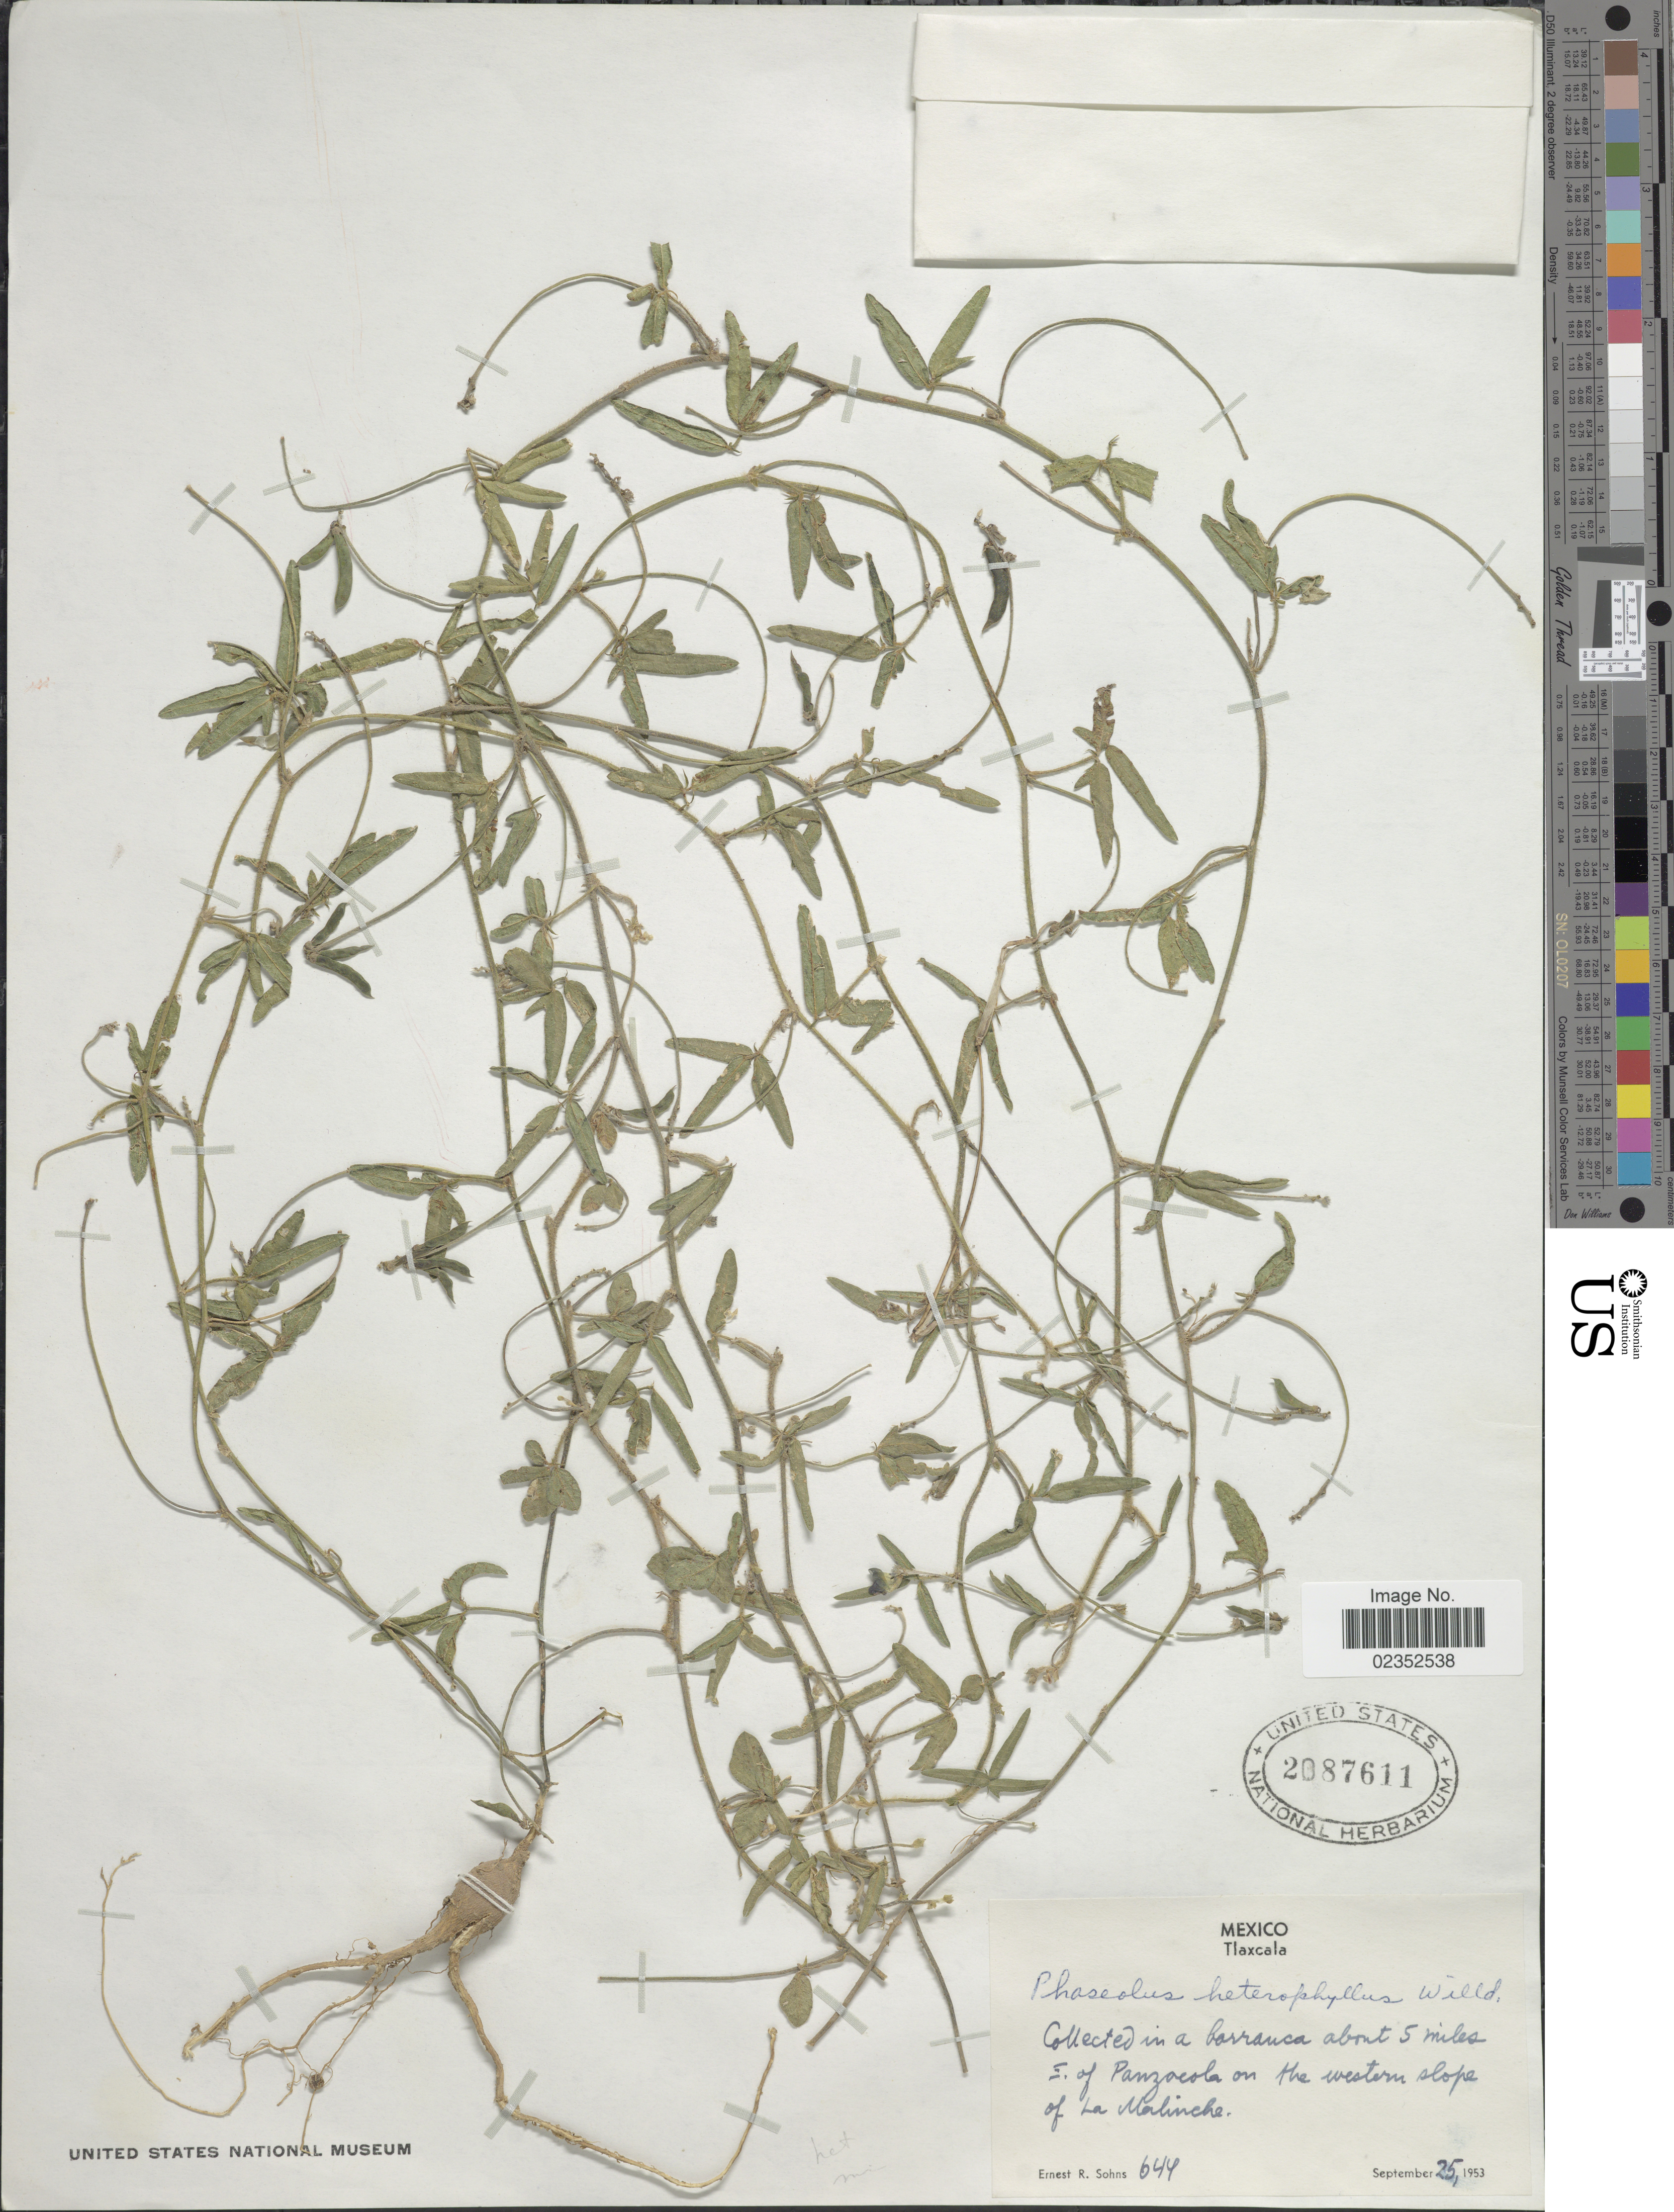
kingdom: Plantae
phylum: Tracheophyta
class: Magnoliopsida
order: Fabales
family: Fabaceae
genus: Macroptilium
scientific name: Macroptilium gibbosifolium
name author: (Ortega) A. Delgado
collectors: E. R. Sohns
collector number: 644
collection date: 1953-09-25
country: Mexico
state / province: Tlaxcala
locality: In a barranca about 5 miles S. of Panzocola on the western slope of La Malincke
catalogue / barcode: US 2087611